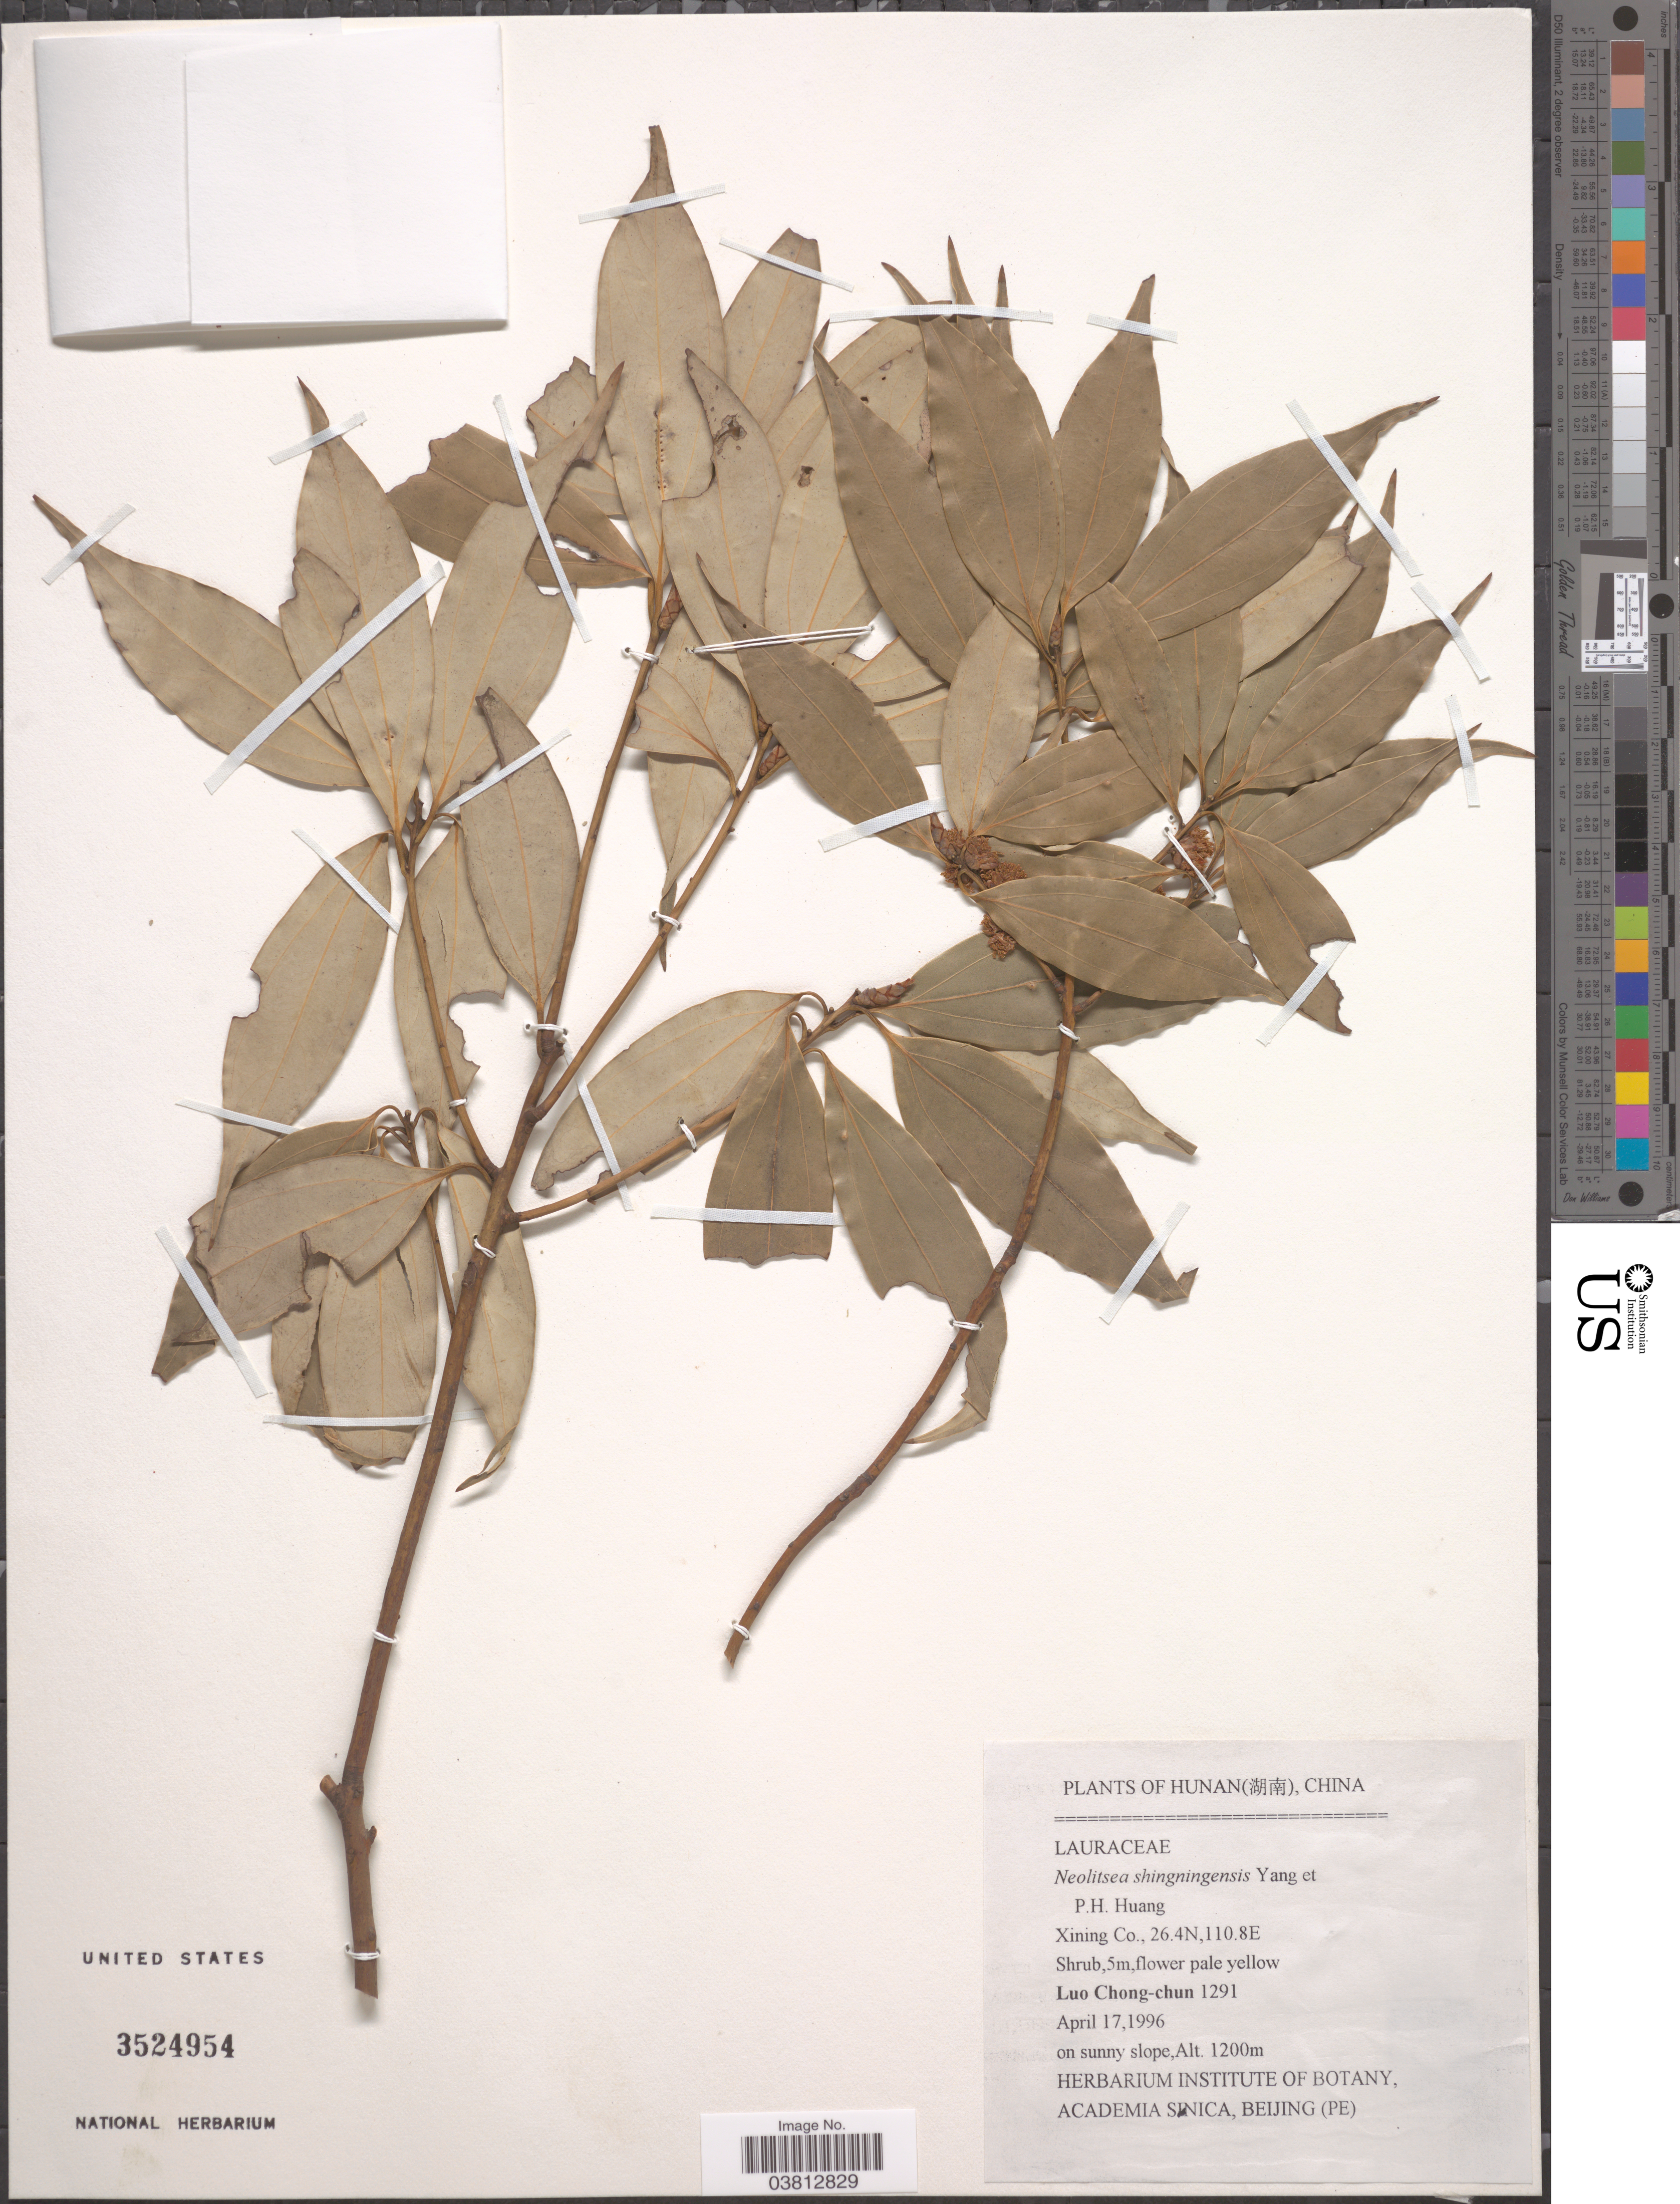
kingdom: Plantae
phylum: Tracheophyta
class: Magnoliopsida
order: Laurales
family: Lauraceae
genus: Neolitsea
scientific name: Neolitsea shingningensis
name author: Y.C. Yang & P.H. Huang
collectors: L. Chong-Chun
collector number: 1291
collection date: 1996-04-17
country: China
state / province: Hunan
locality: Xining Co.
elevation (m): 1200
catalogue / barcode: US 3524954